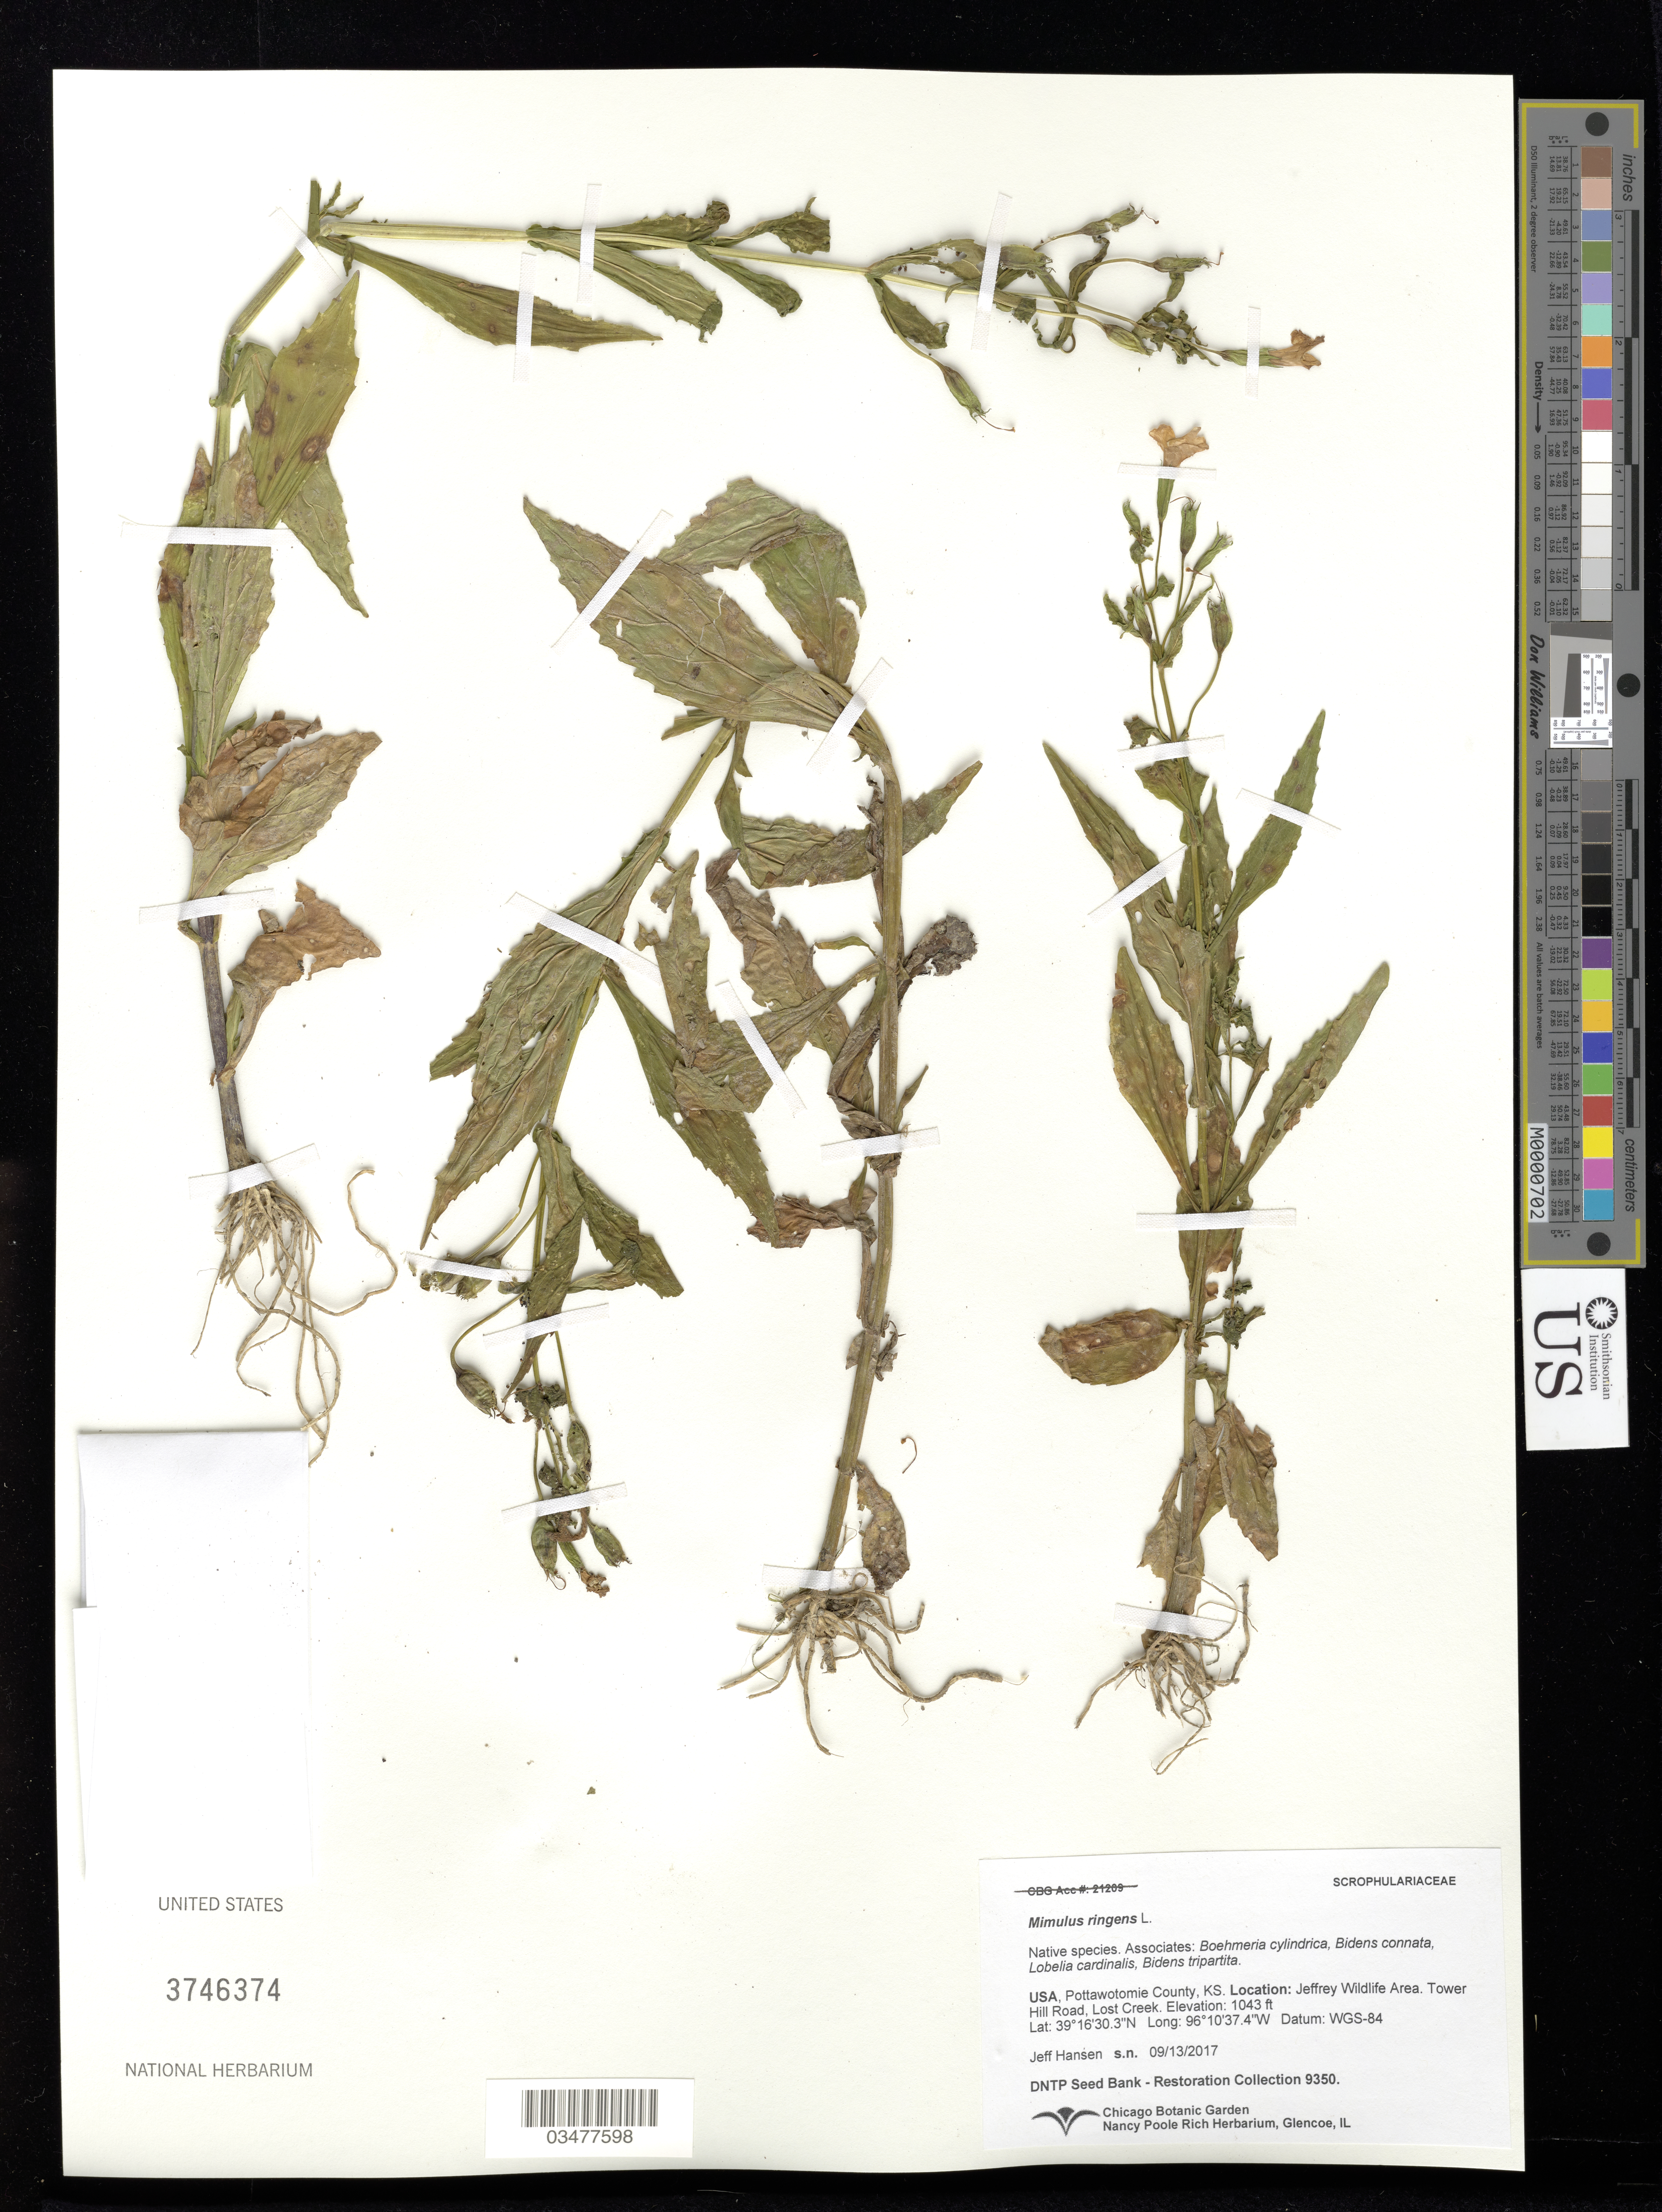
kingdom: Plantae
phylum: Tracheophyta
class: Magnoliopsida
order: Lamiales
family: Phrymaceae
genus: Mimulus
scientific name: Mimulus ringens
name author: L.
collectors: J. Hansen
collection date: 2017-09-13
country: United States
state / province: Kansas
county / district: Pottawatomie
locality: Jeffrey Wildlife Area. Tower Hill Road, Lost Creek.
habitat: With Boehmeria cylindrica, Bidens connata, Lobelia cardinalis, Bidens tripartita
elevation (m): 318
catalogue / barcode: US 3746374